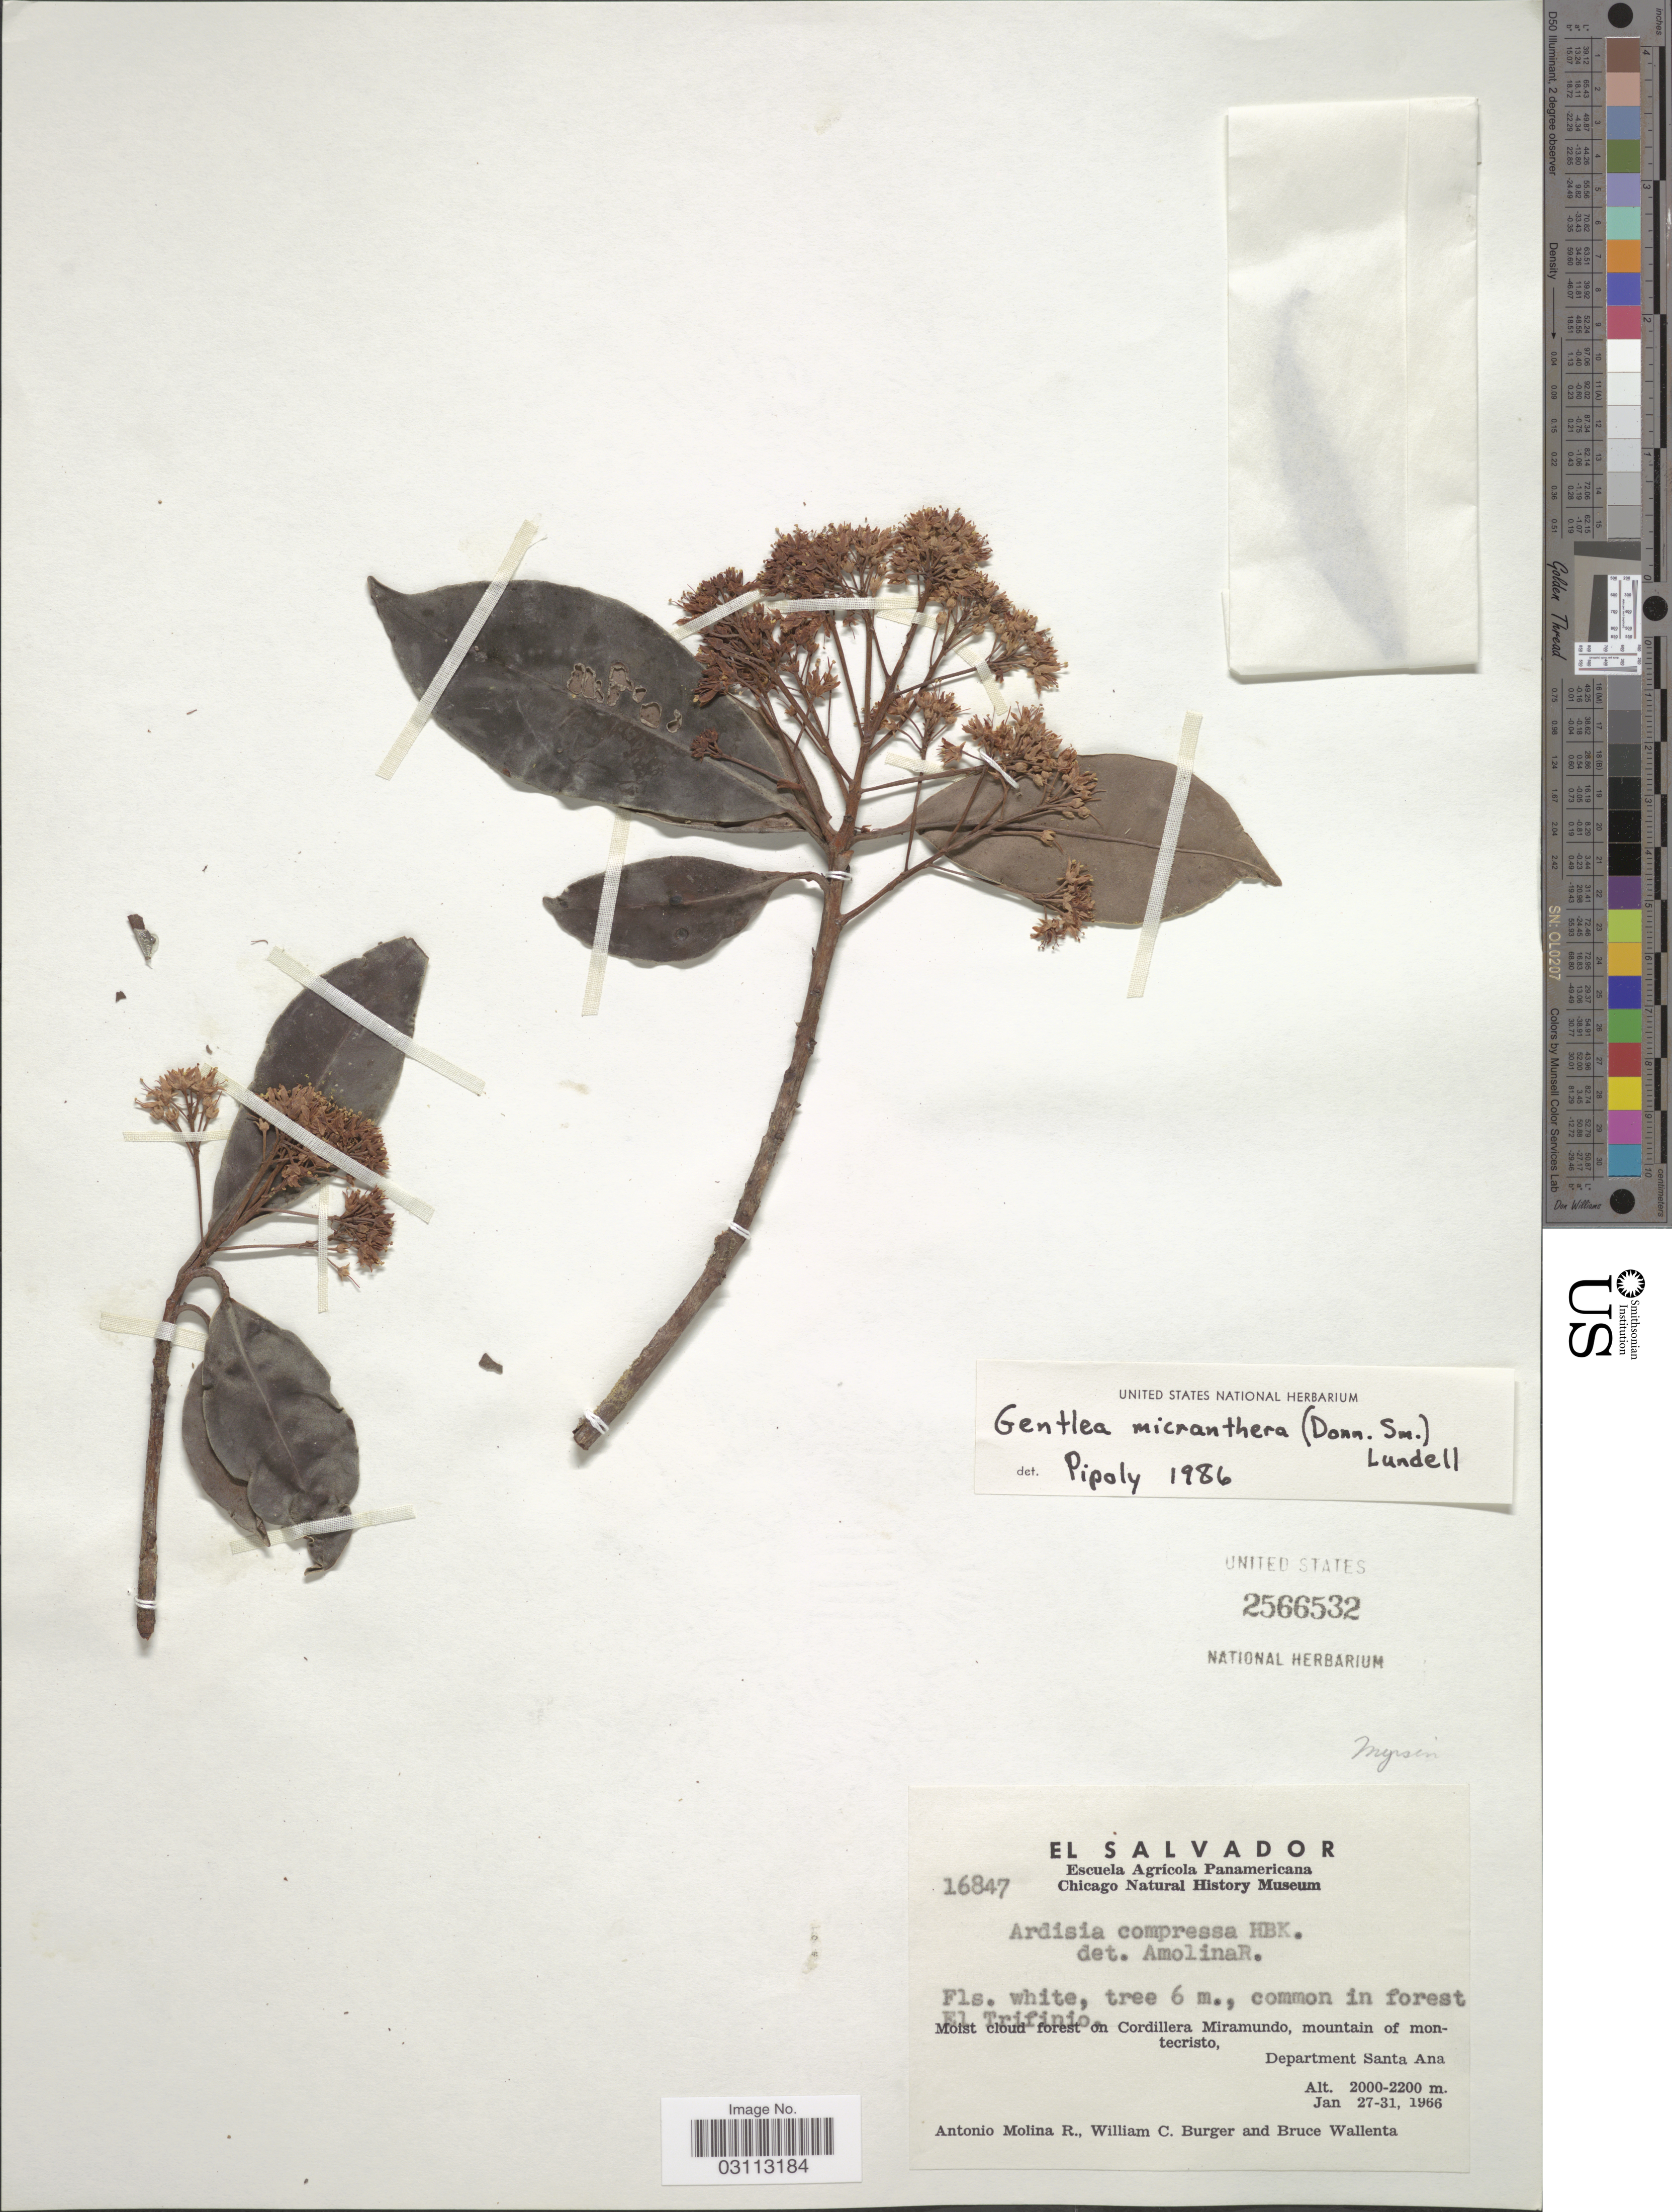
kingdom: Plantae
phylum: Tracheophyta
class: Magnoliopsida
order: Ericales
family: Primulaceae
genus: Gentlea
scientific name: Gentlea micranthera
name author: (Donn. Sm.) Lundell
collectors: A. Molina R., W. Burger & B. Wallenta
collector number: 16847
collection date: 1966-01-27/1966-01-31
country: El Salvador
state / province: Santa Ana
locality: El Trifinio, on Cordillera Miramundo, mountain of montecristo, Department Santa Ana.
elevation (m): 2000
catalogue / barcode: US 2566532